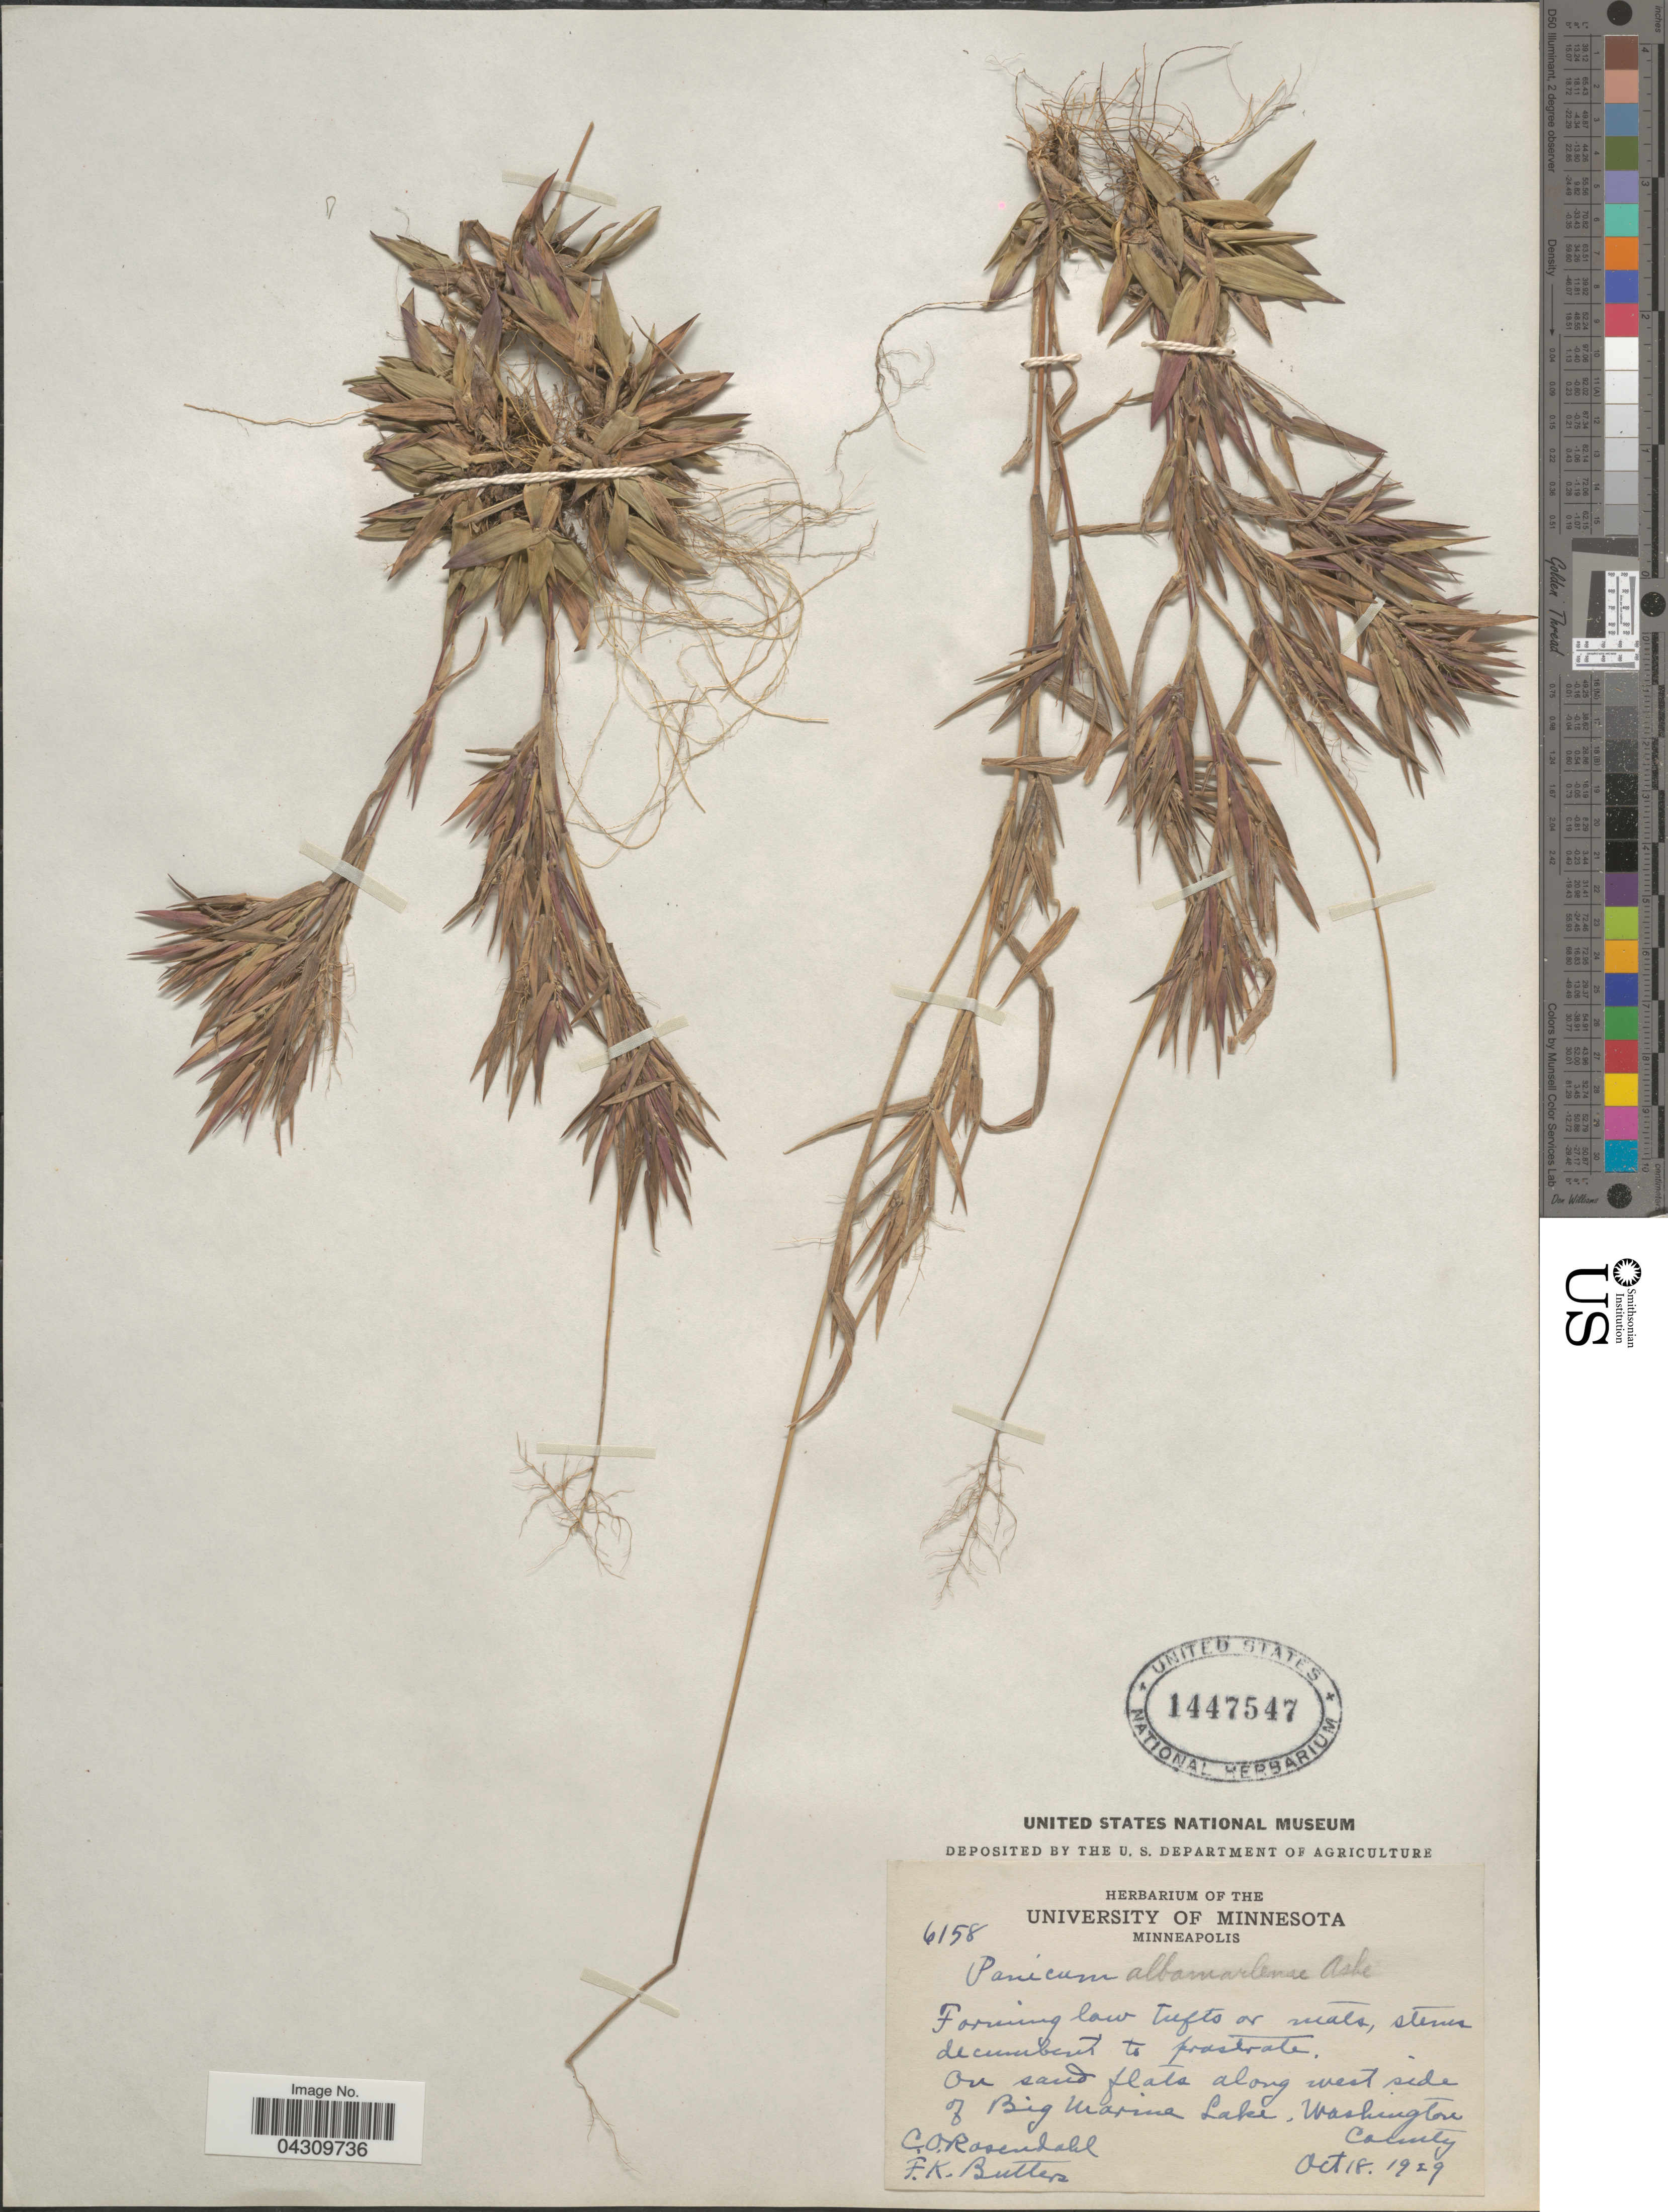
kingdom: Plantae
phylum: Tracheophyta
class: Liliopsida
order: Poales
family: Poaceae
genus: Dichanthelium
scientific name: Dichanthelium acuminatum var. acuminatum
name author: (Sw.) Gould & C.A. Clark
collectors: C. O. Rosendahl & F. K. Butters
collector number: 6158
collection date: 1919-10-18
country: United States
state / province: Minnesota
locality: On sand flats along west side of Big Marine Lake, Washington County.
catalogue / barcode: US 1447547